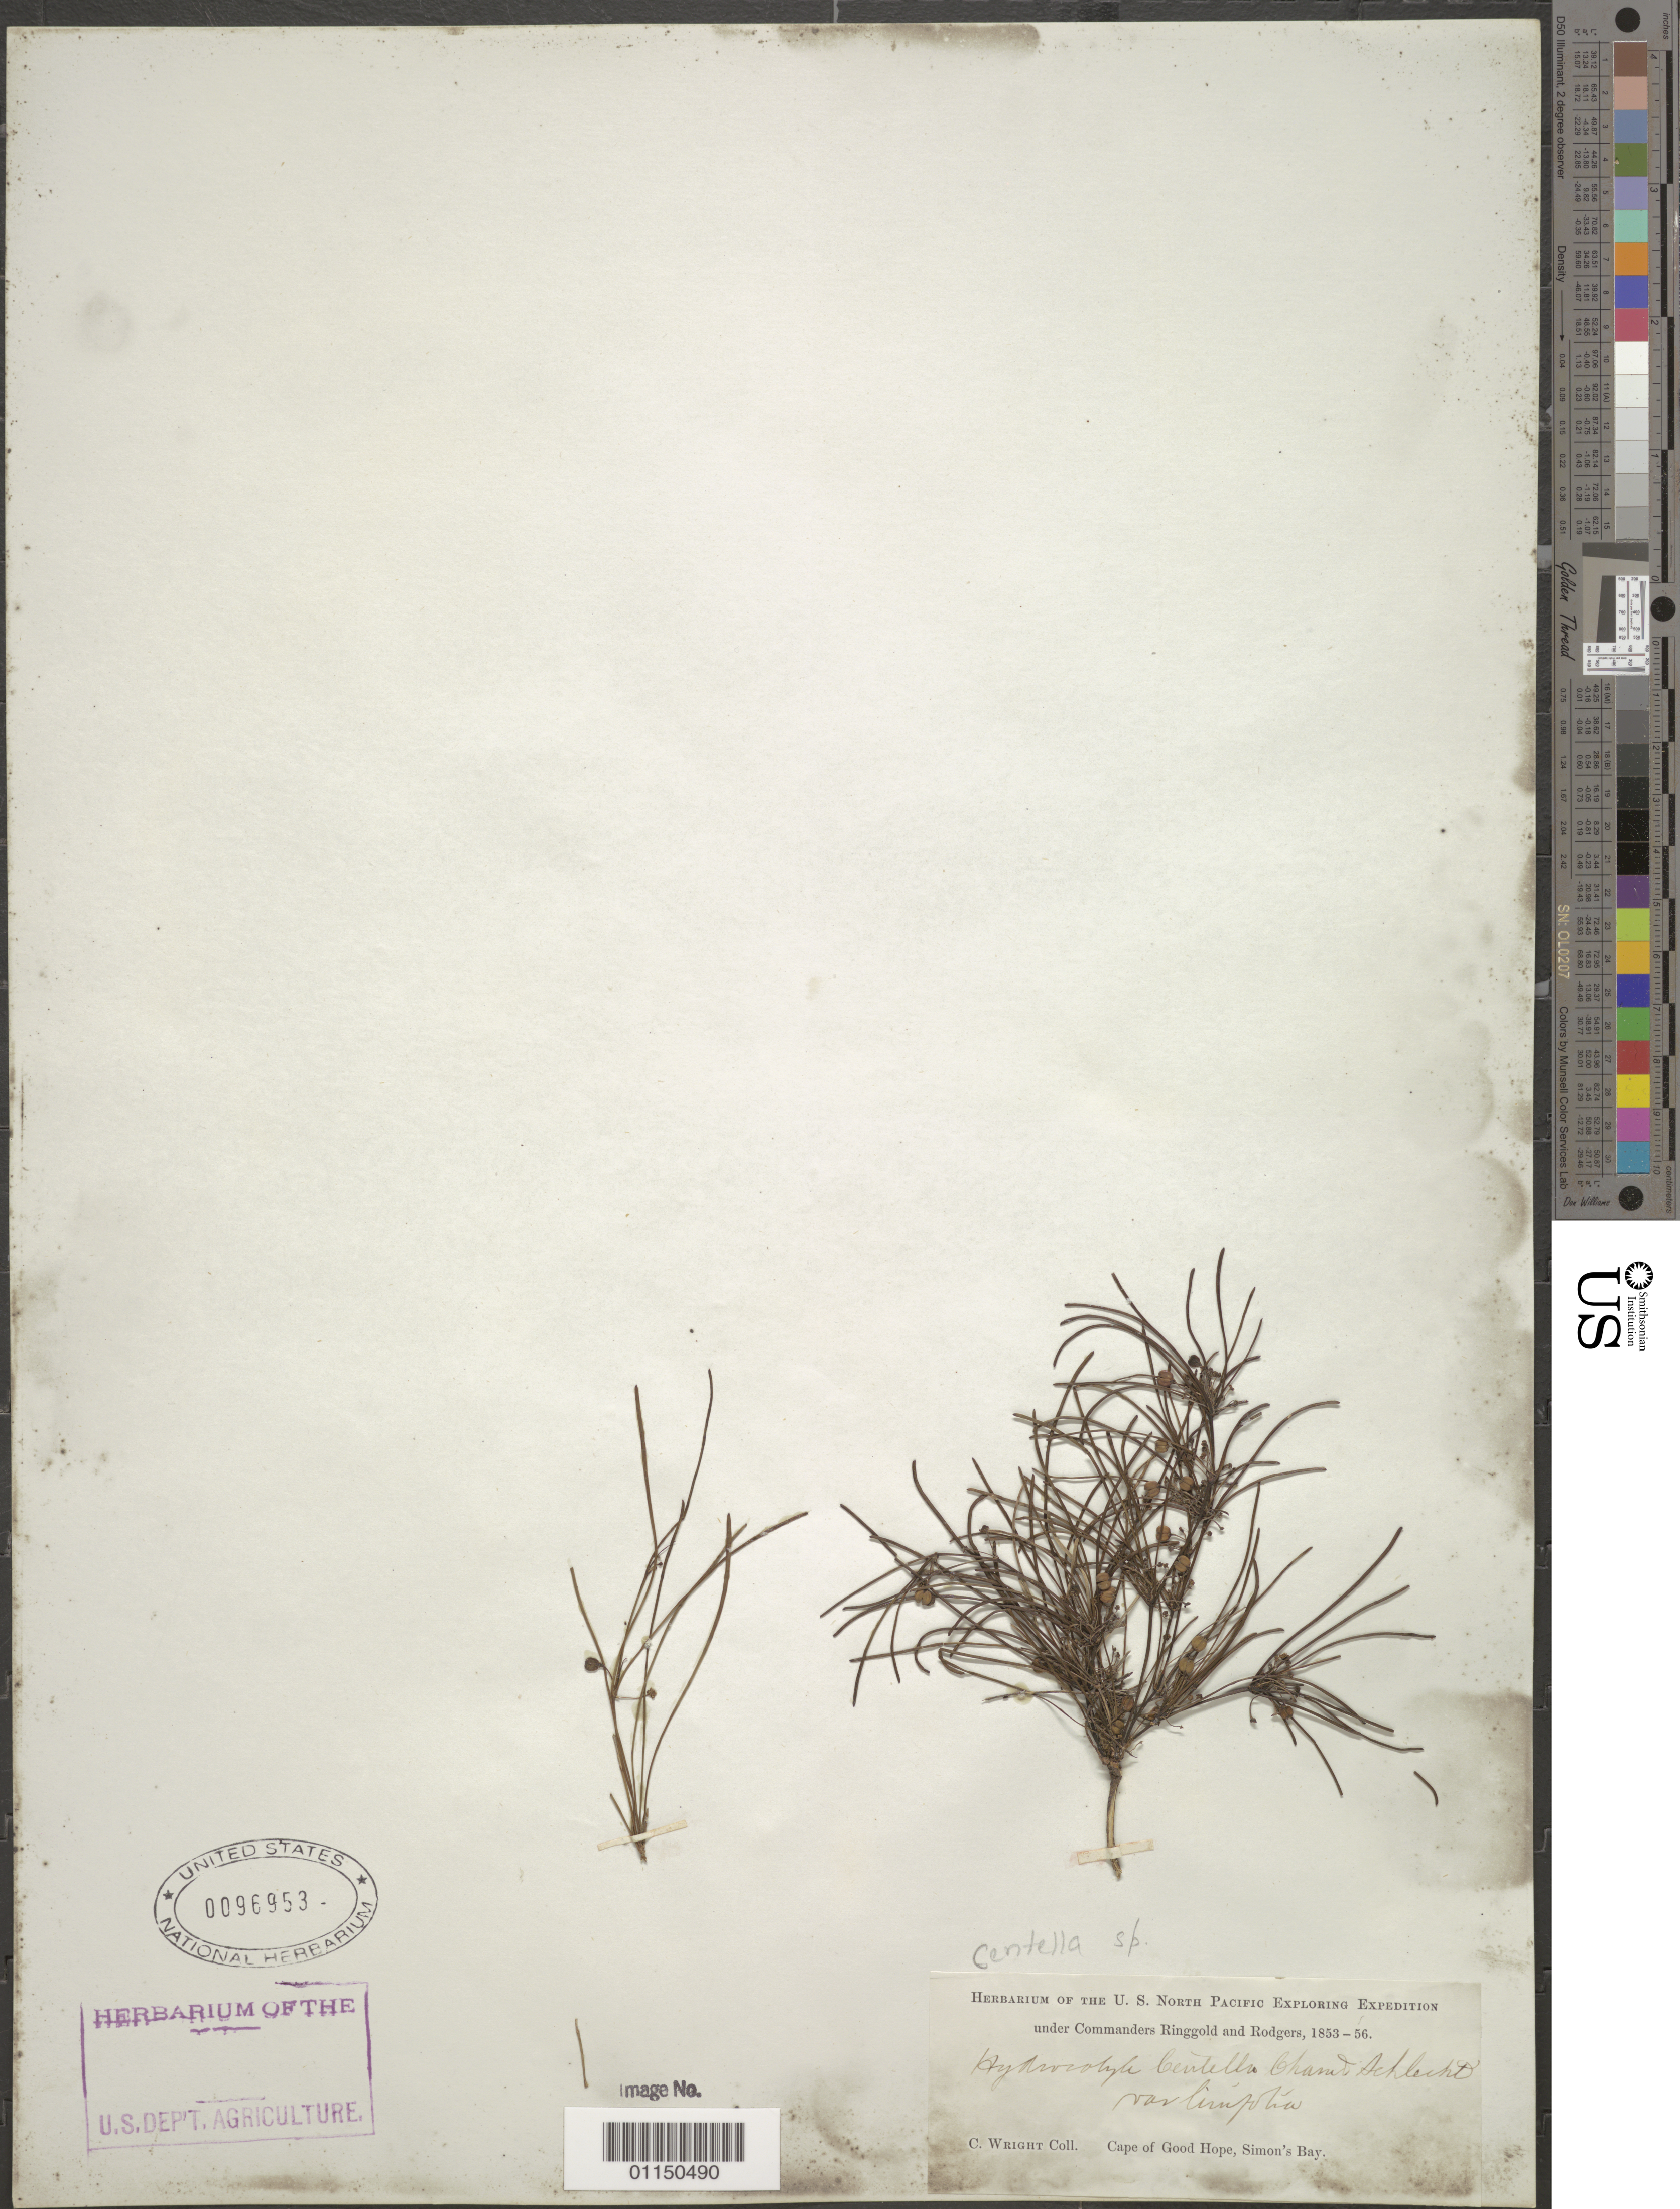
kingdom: Plantae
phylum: Tracheophyta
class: Magnoliopsida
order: Apiales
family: Apiaceae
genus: Centella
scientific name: Centella sp.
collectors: C. Wright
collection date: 1853/1856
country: South Africa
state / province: Western Cape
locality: Cape of Good Hope, Simon's Bay.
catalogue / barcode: US 96953